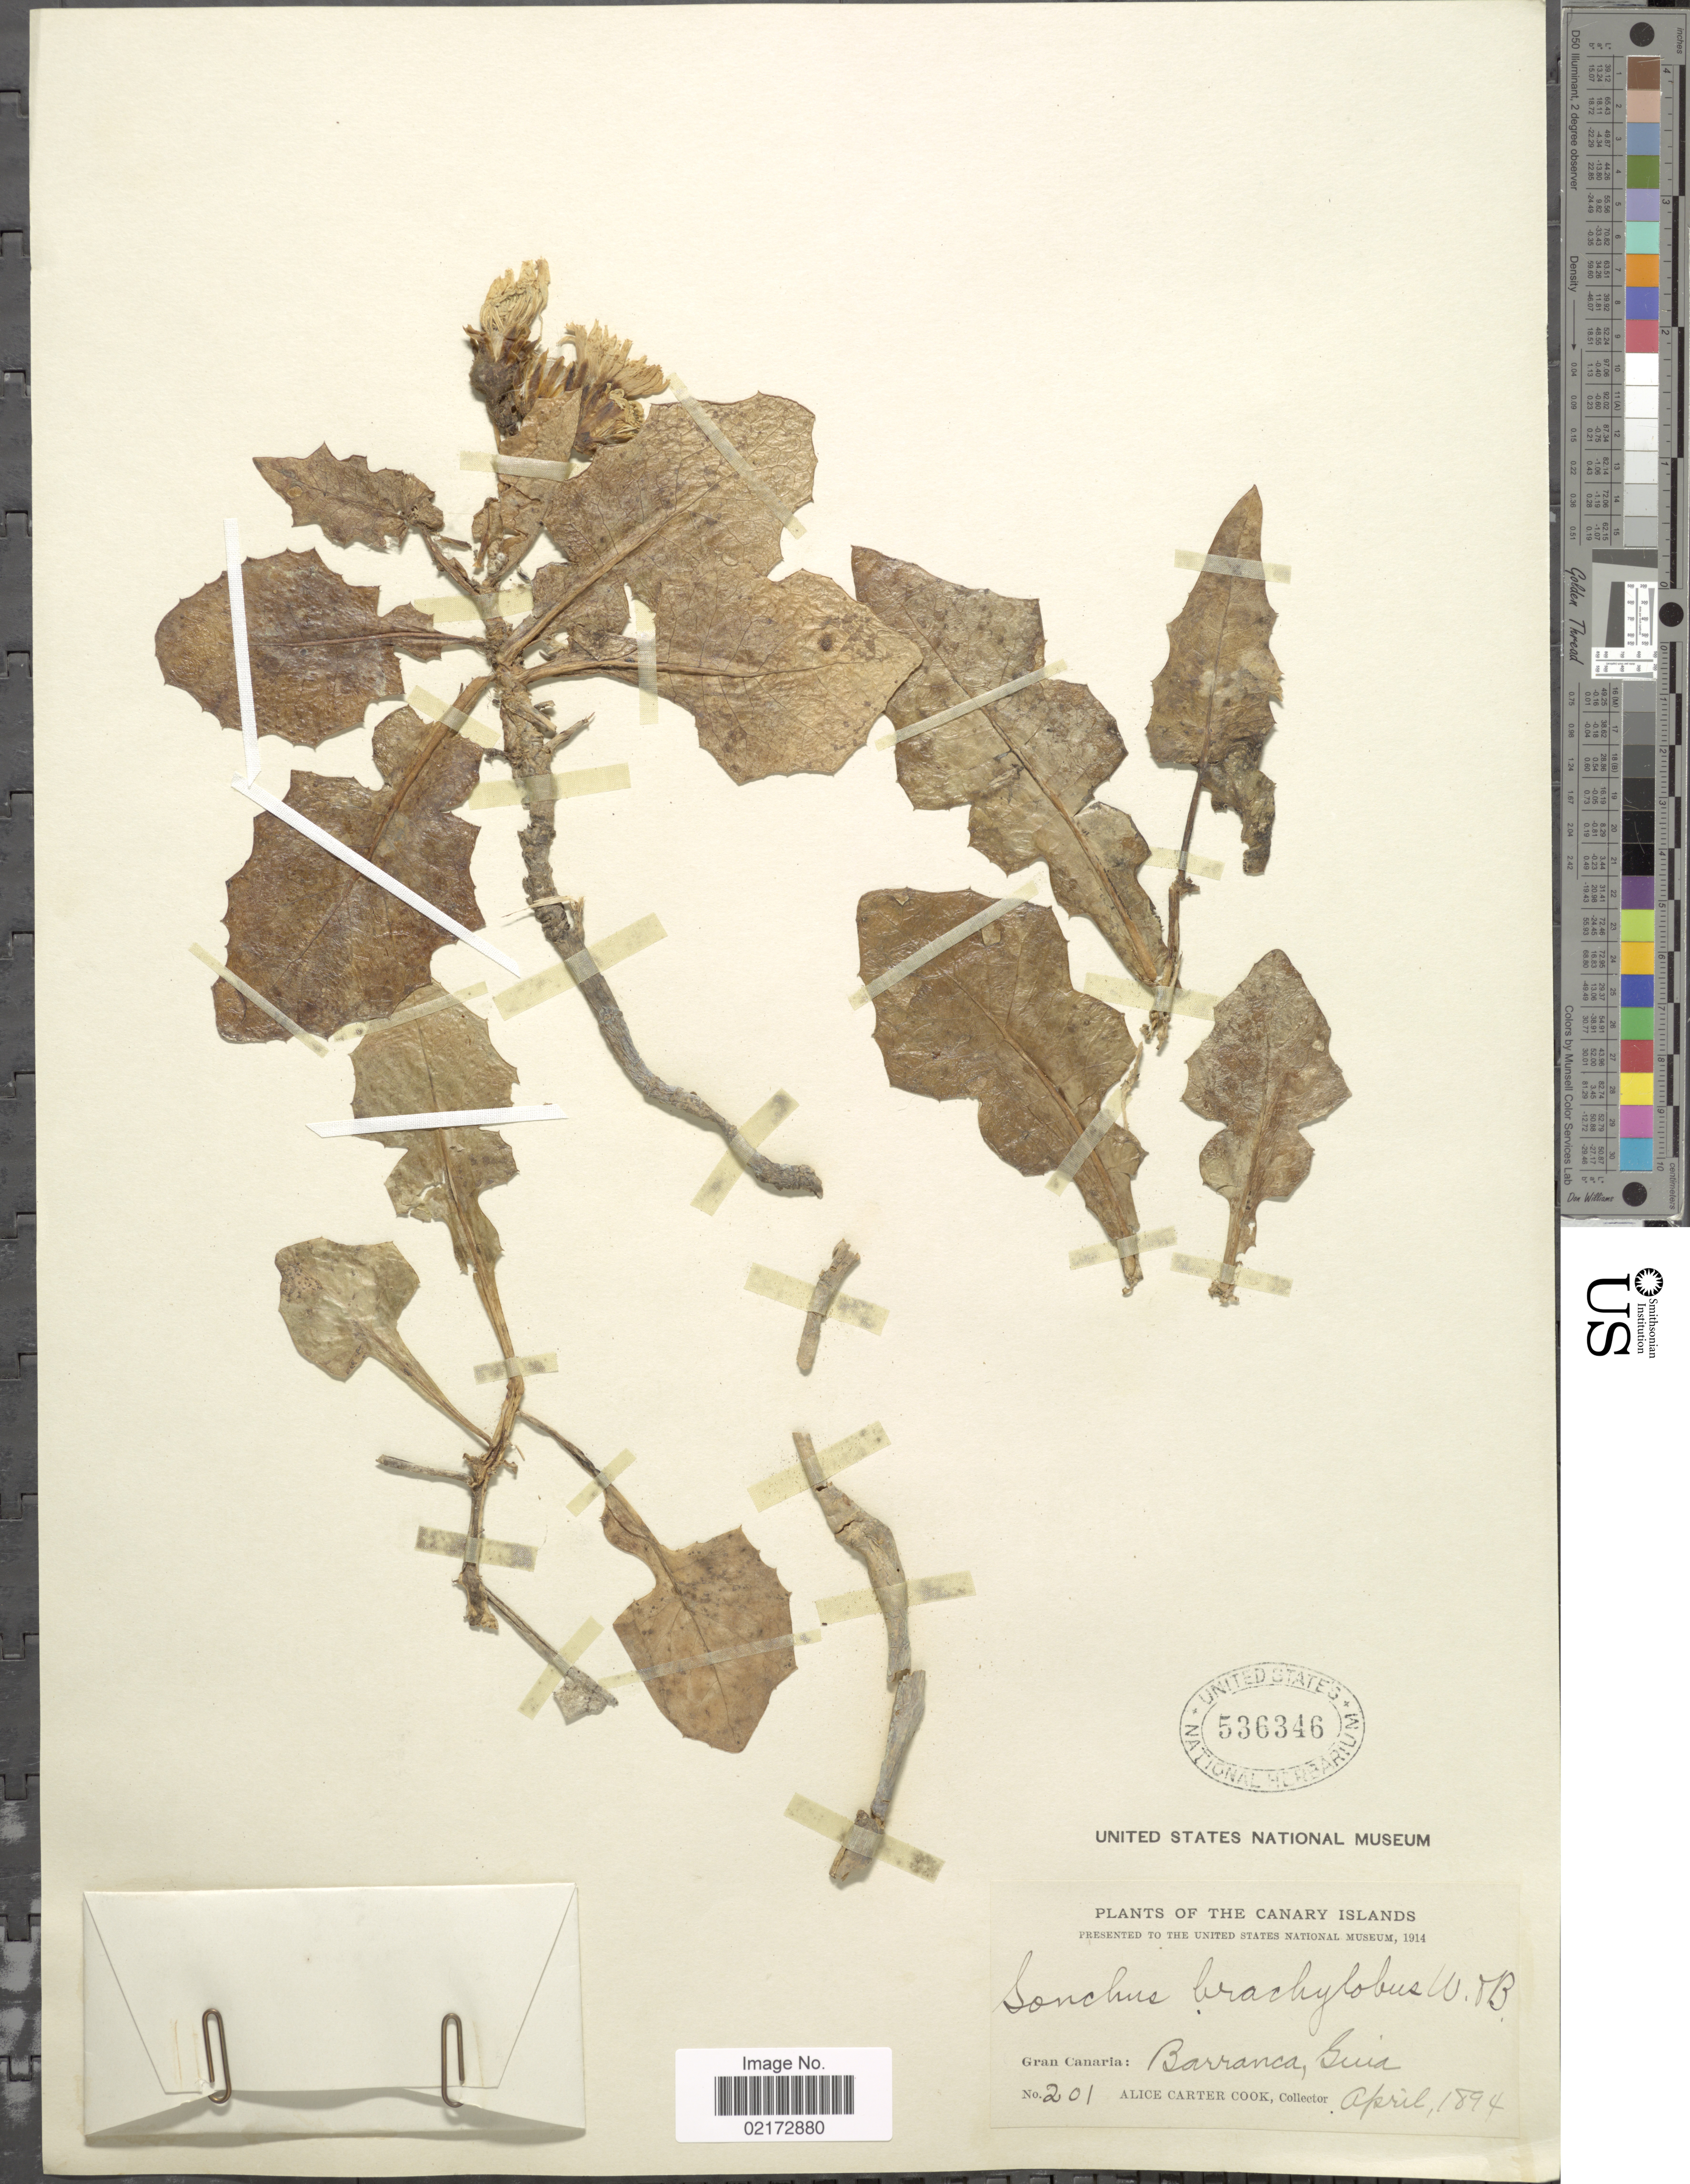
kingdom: Plantae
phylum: Tracheophyta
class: Magnoliopsida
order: Asterales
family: Asteraceae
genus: Sonchus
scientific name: Sonchus brachylobus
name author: Sch. Bip.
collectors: Alice C. Cook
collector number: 201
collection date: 1894-04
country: Spain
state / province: Canarias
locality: The Canary Islands, Gran Canaria, Barranca, Guia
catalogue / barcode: US 536346